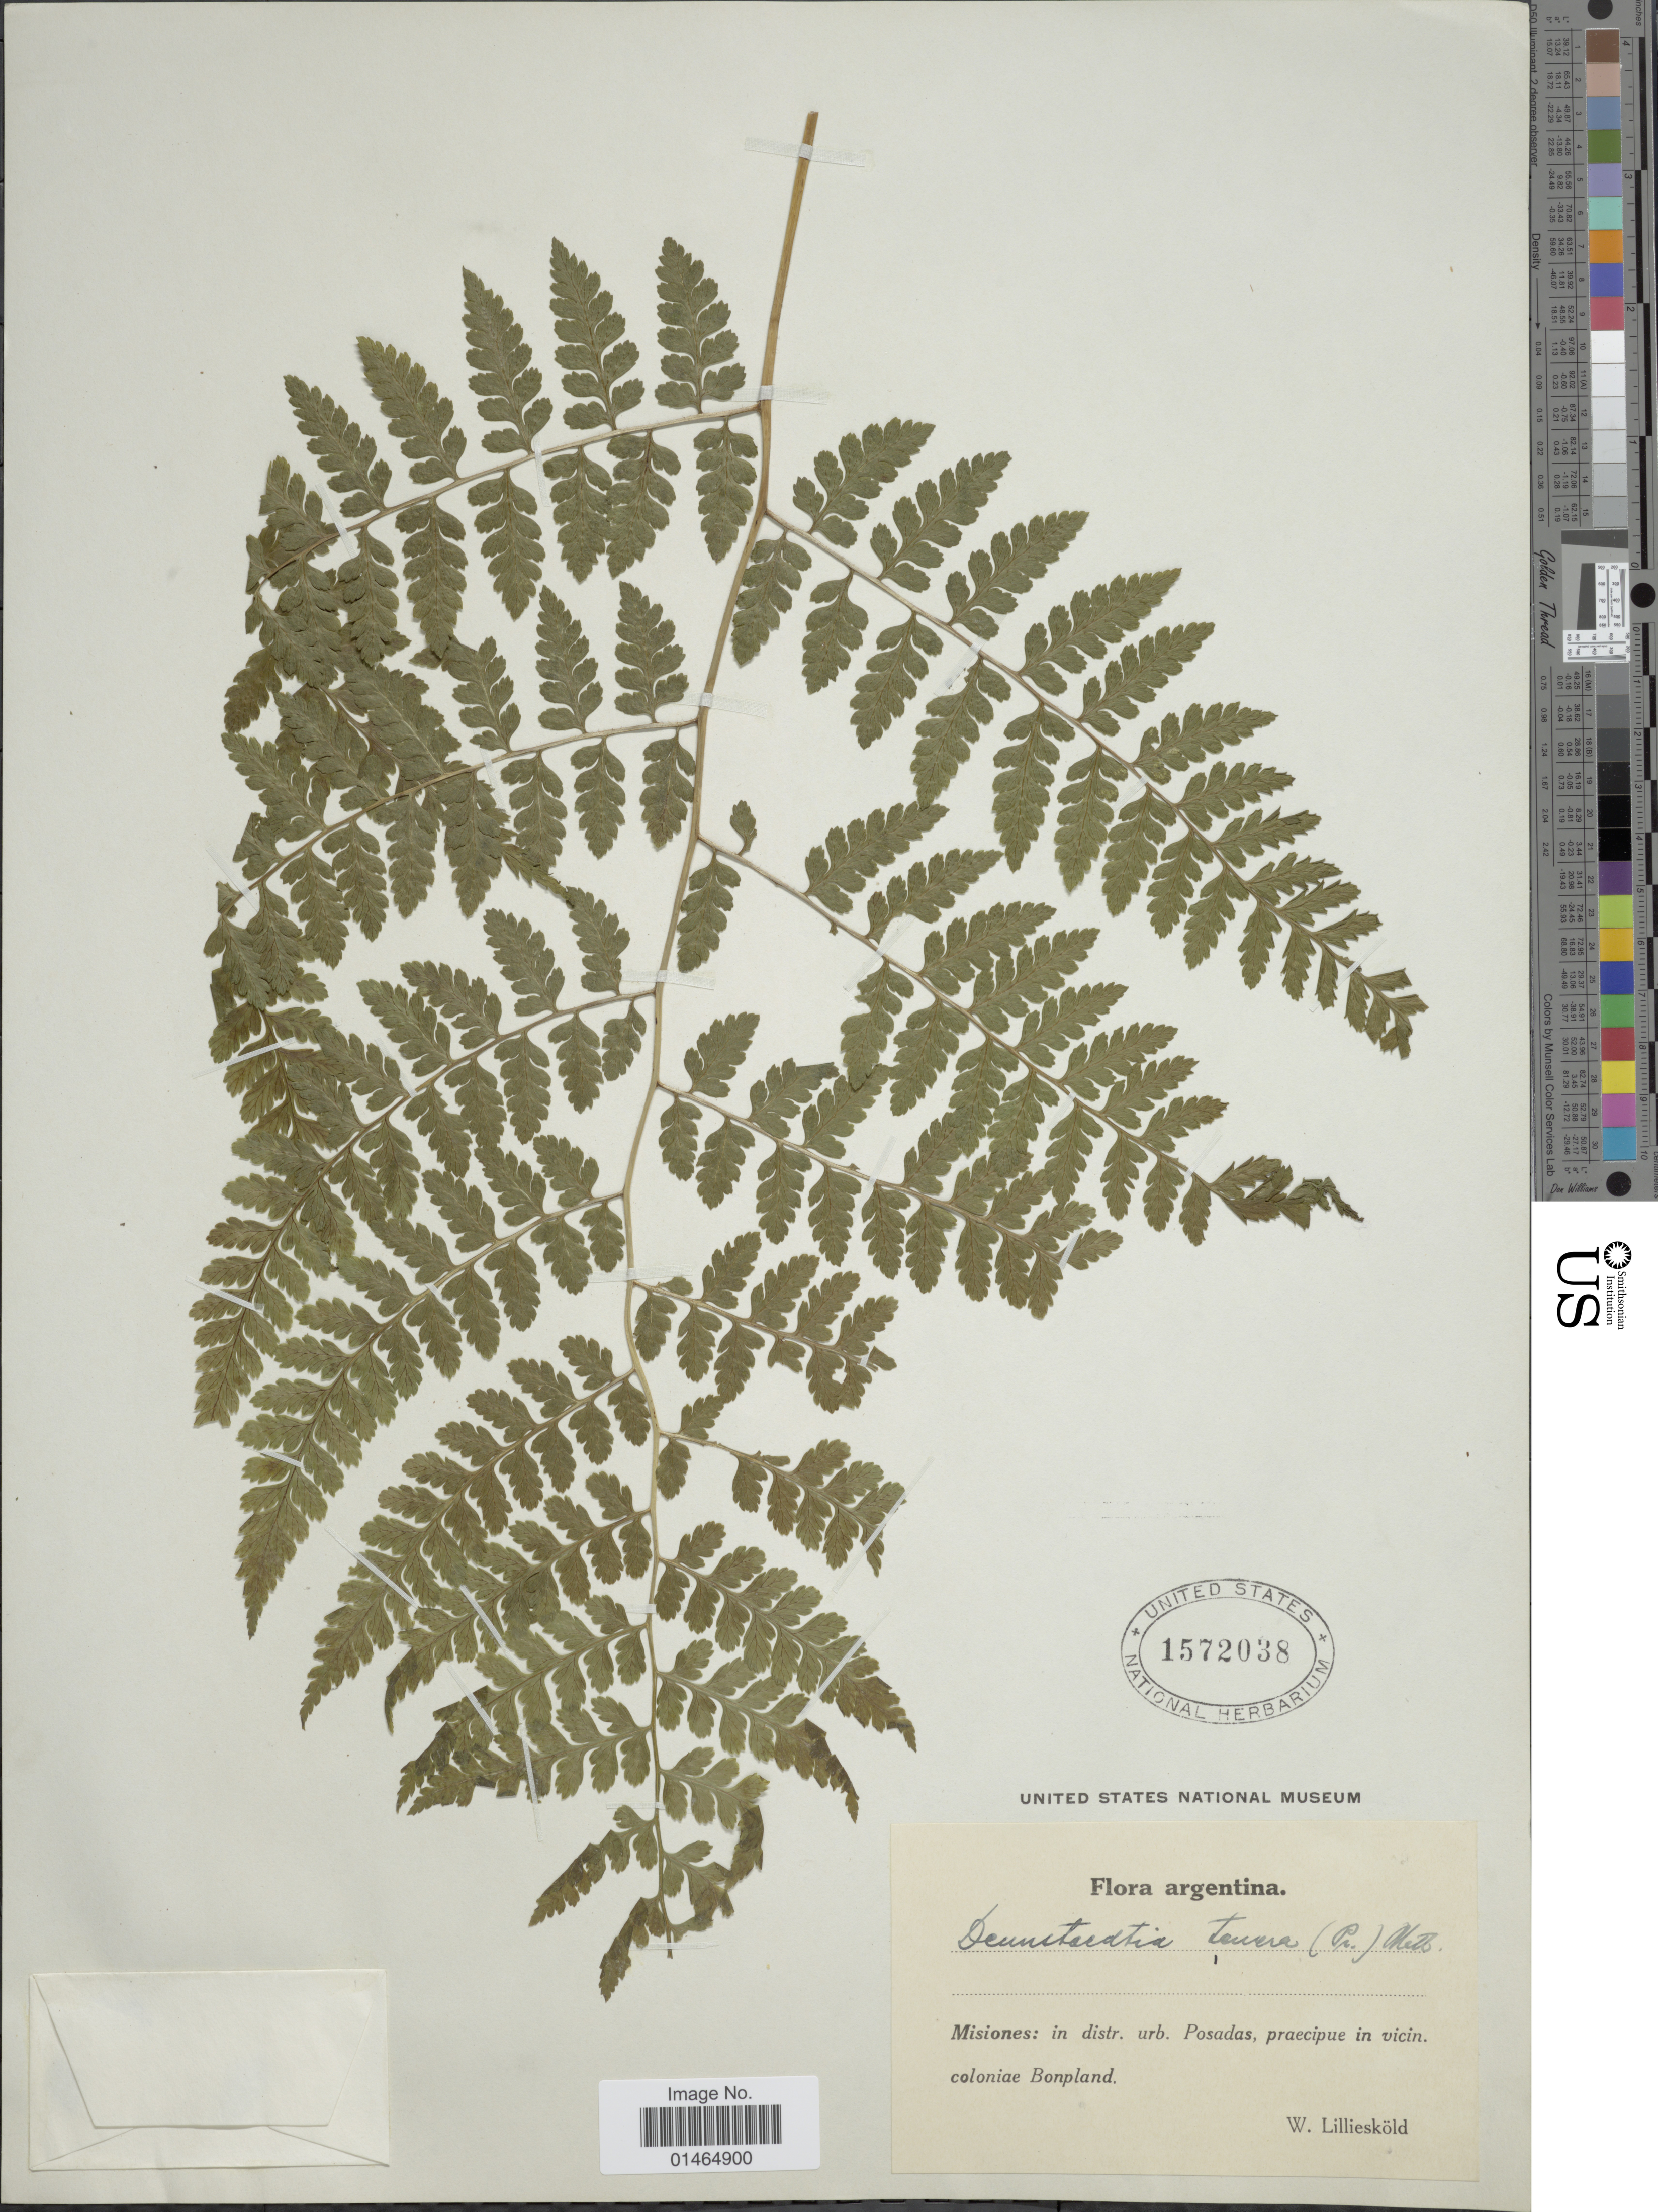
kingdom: Plantae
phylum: Tracheophyta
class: Polypodiopsida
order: Polypodiales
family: Dennstaedtiaceae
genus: Dennstaedtia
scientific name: Dennstaedtia globulifera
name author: (Poir.) Hieron.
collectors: W. Lilliesköld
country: Argentina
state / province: Misiones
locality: In distr. urb. Posadas, praecipue in vicin, coloniae Bonpland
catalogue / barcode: US 1572038